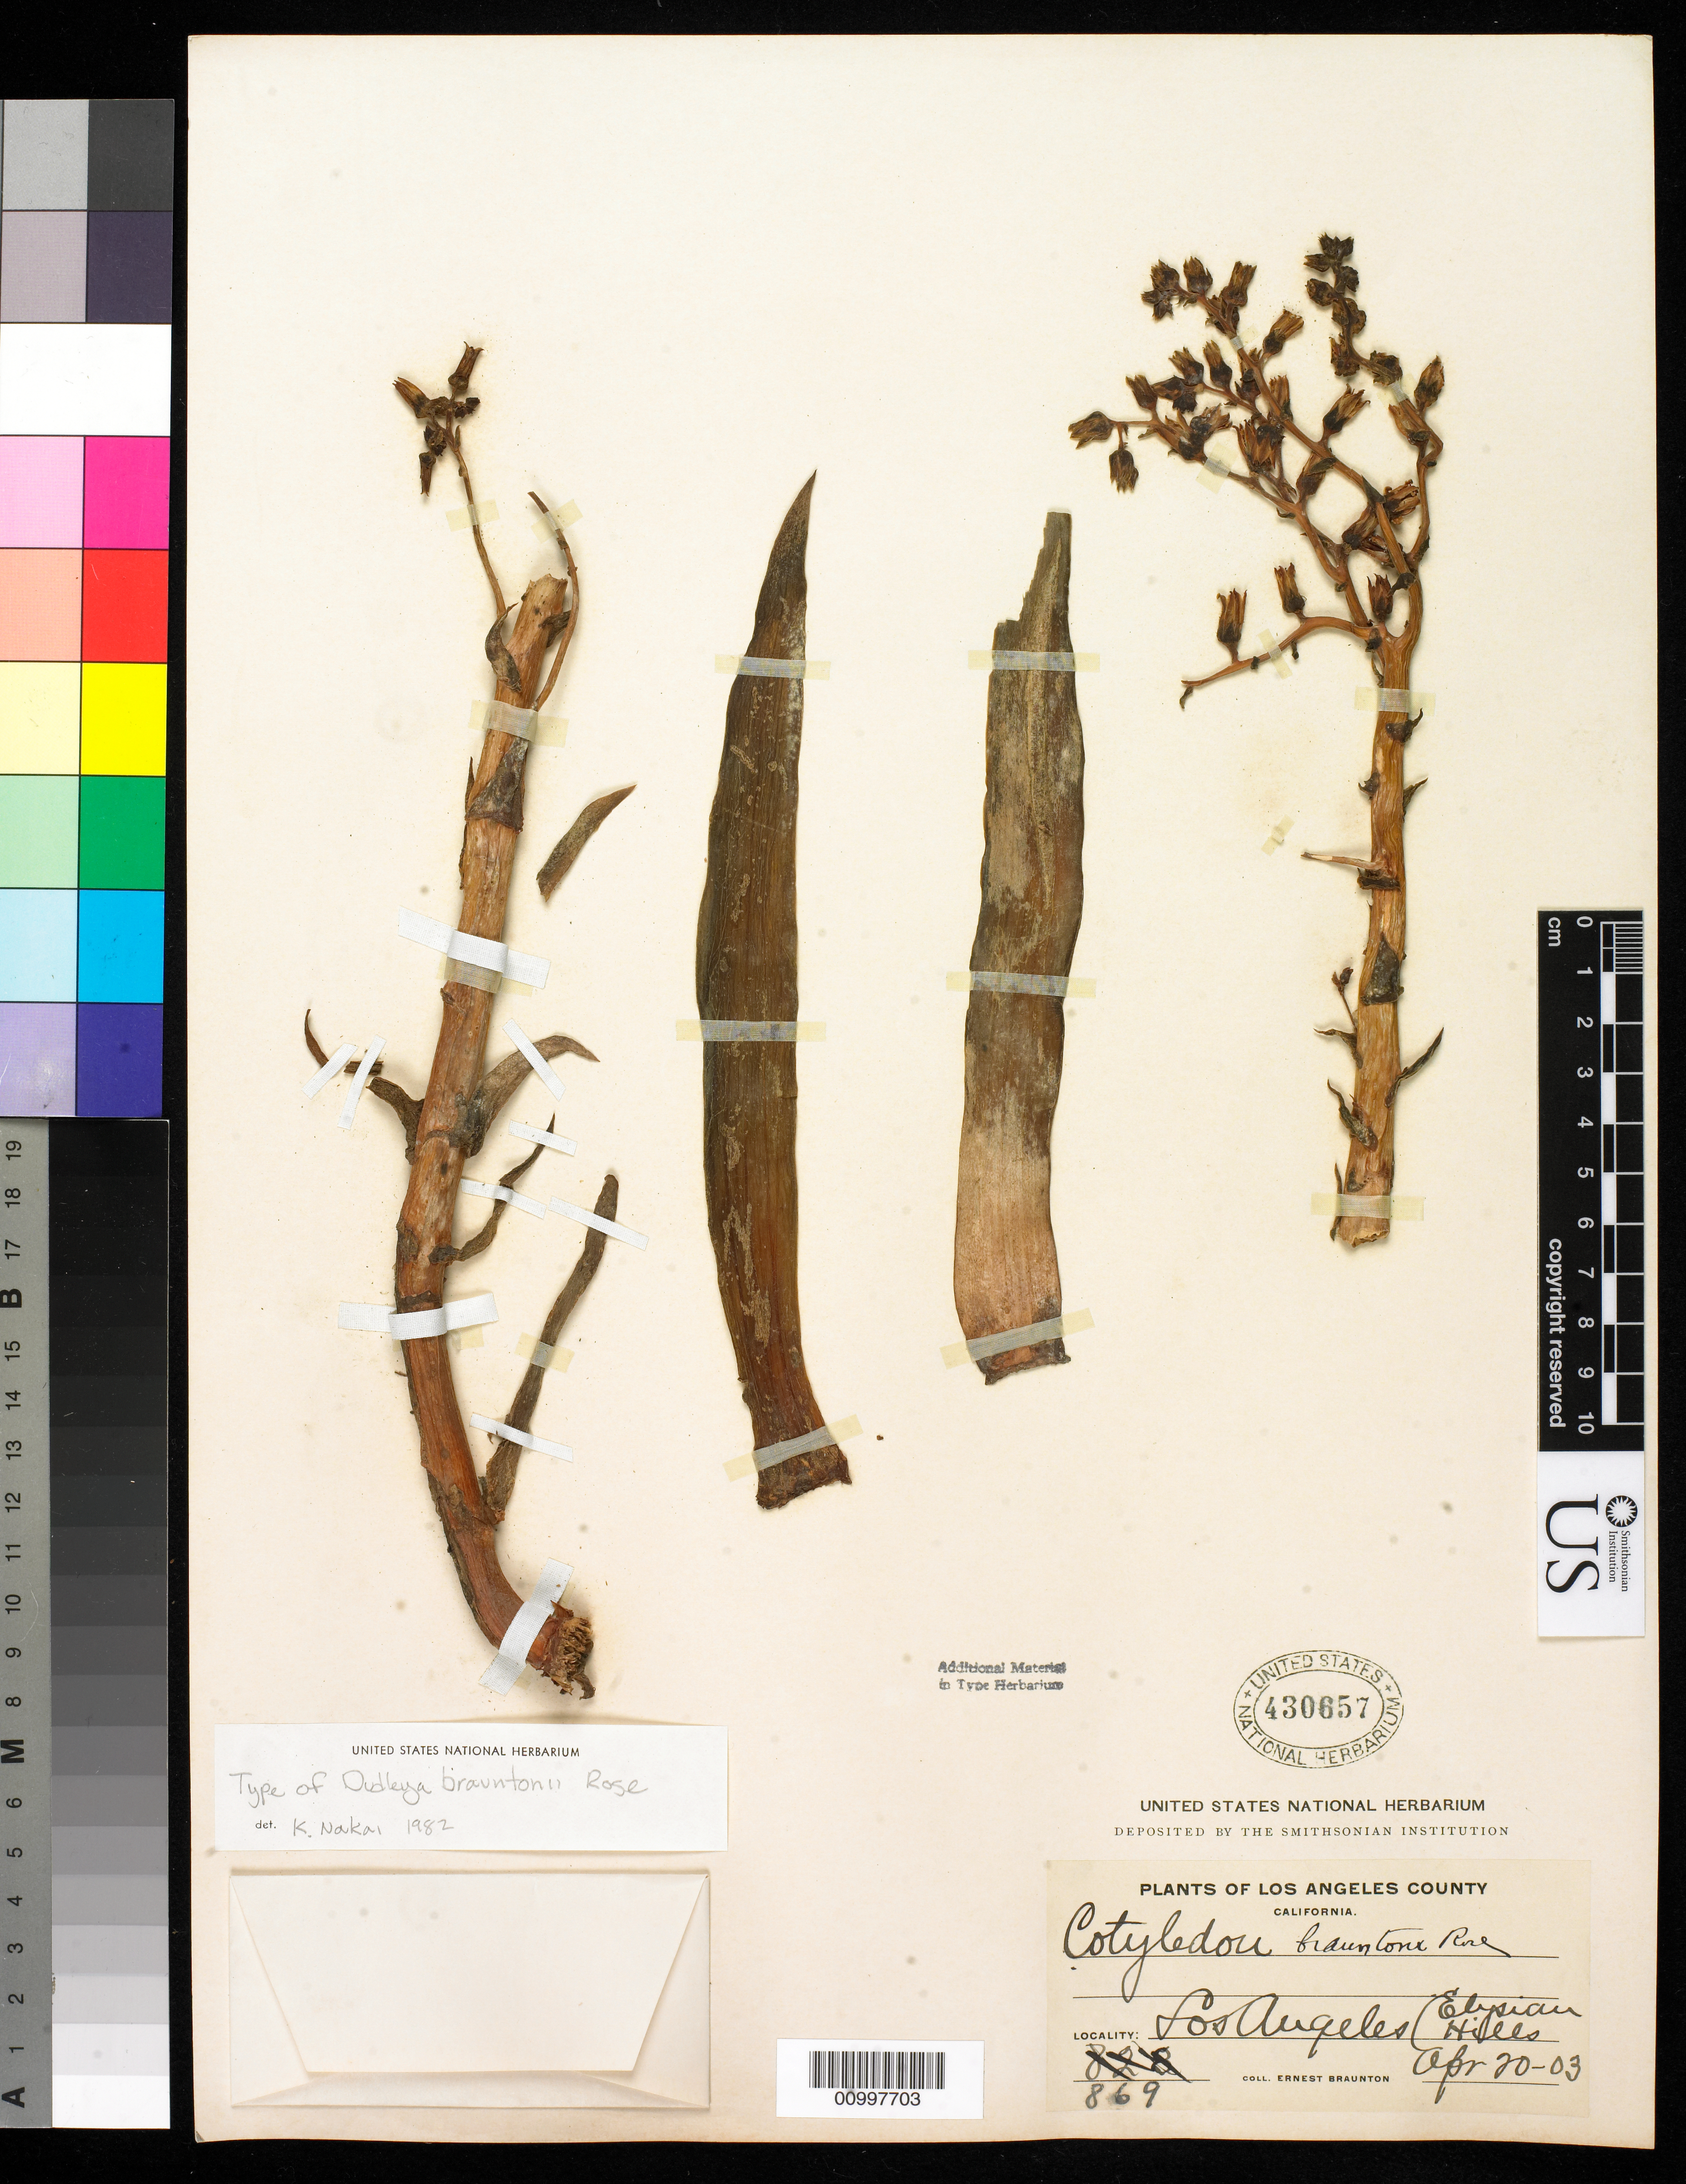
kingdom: Plantae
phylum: Tracheophyta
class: Magnoliopsida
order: Saxifragales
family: Crassulaceae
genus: Dudleya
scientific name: Dudleya brauntonii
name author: Rose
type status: Syntype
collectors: E. Braunton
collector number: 869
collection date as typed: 20 Apr 1903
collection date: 1903-04-20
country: United States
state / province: California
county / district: Los Angeles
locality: Los Angeles, Elysian Hills.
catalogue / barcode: US 430657